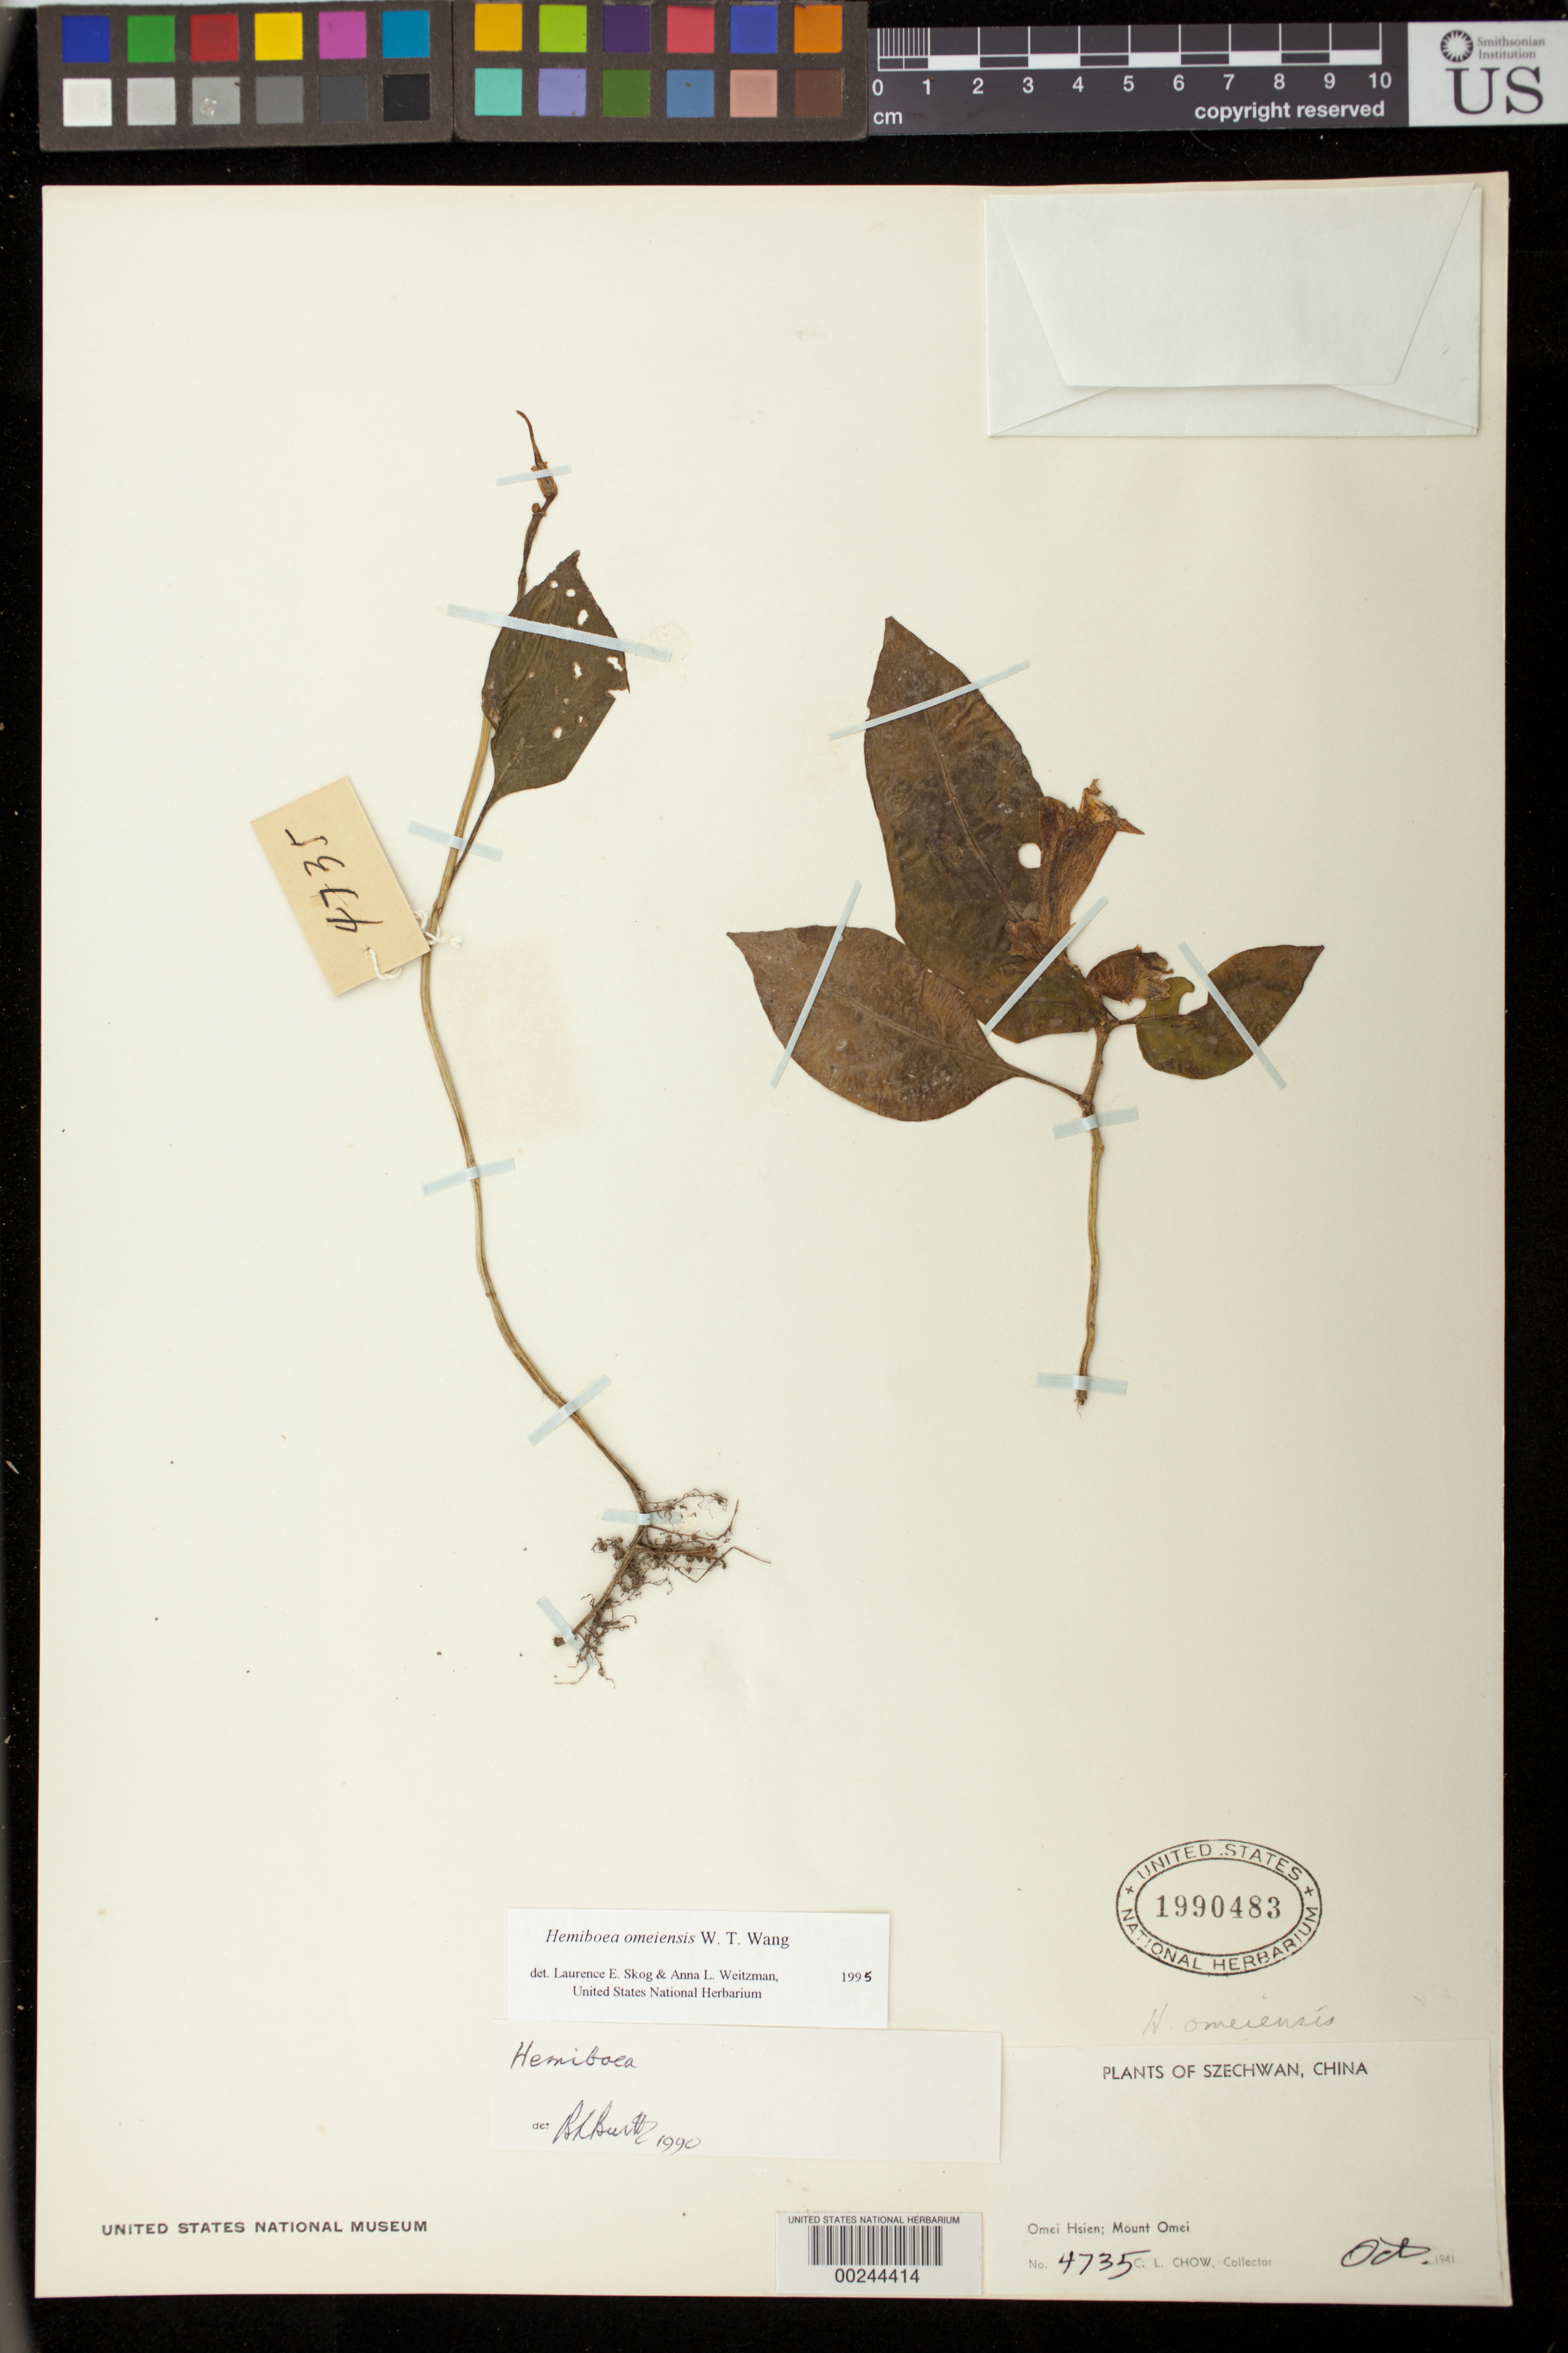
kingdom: Plantae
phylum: Tracheophyta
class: Magnoliopsida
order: Lamiales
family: Gesneriaceae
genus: Hemiboea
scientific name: Hemiboea omeiensis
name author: W.T. Wang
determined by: Burtt, B. L.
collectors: C. Chow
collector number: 4735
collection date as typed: Oct 1941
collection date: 1941-10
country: China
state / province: Sichuan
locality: Omei hsien, mt omei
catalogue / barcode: US 1990483